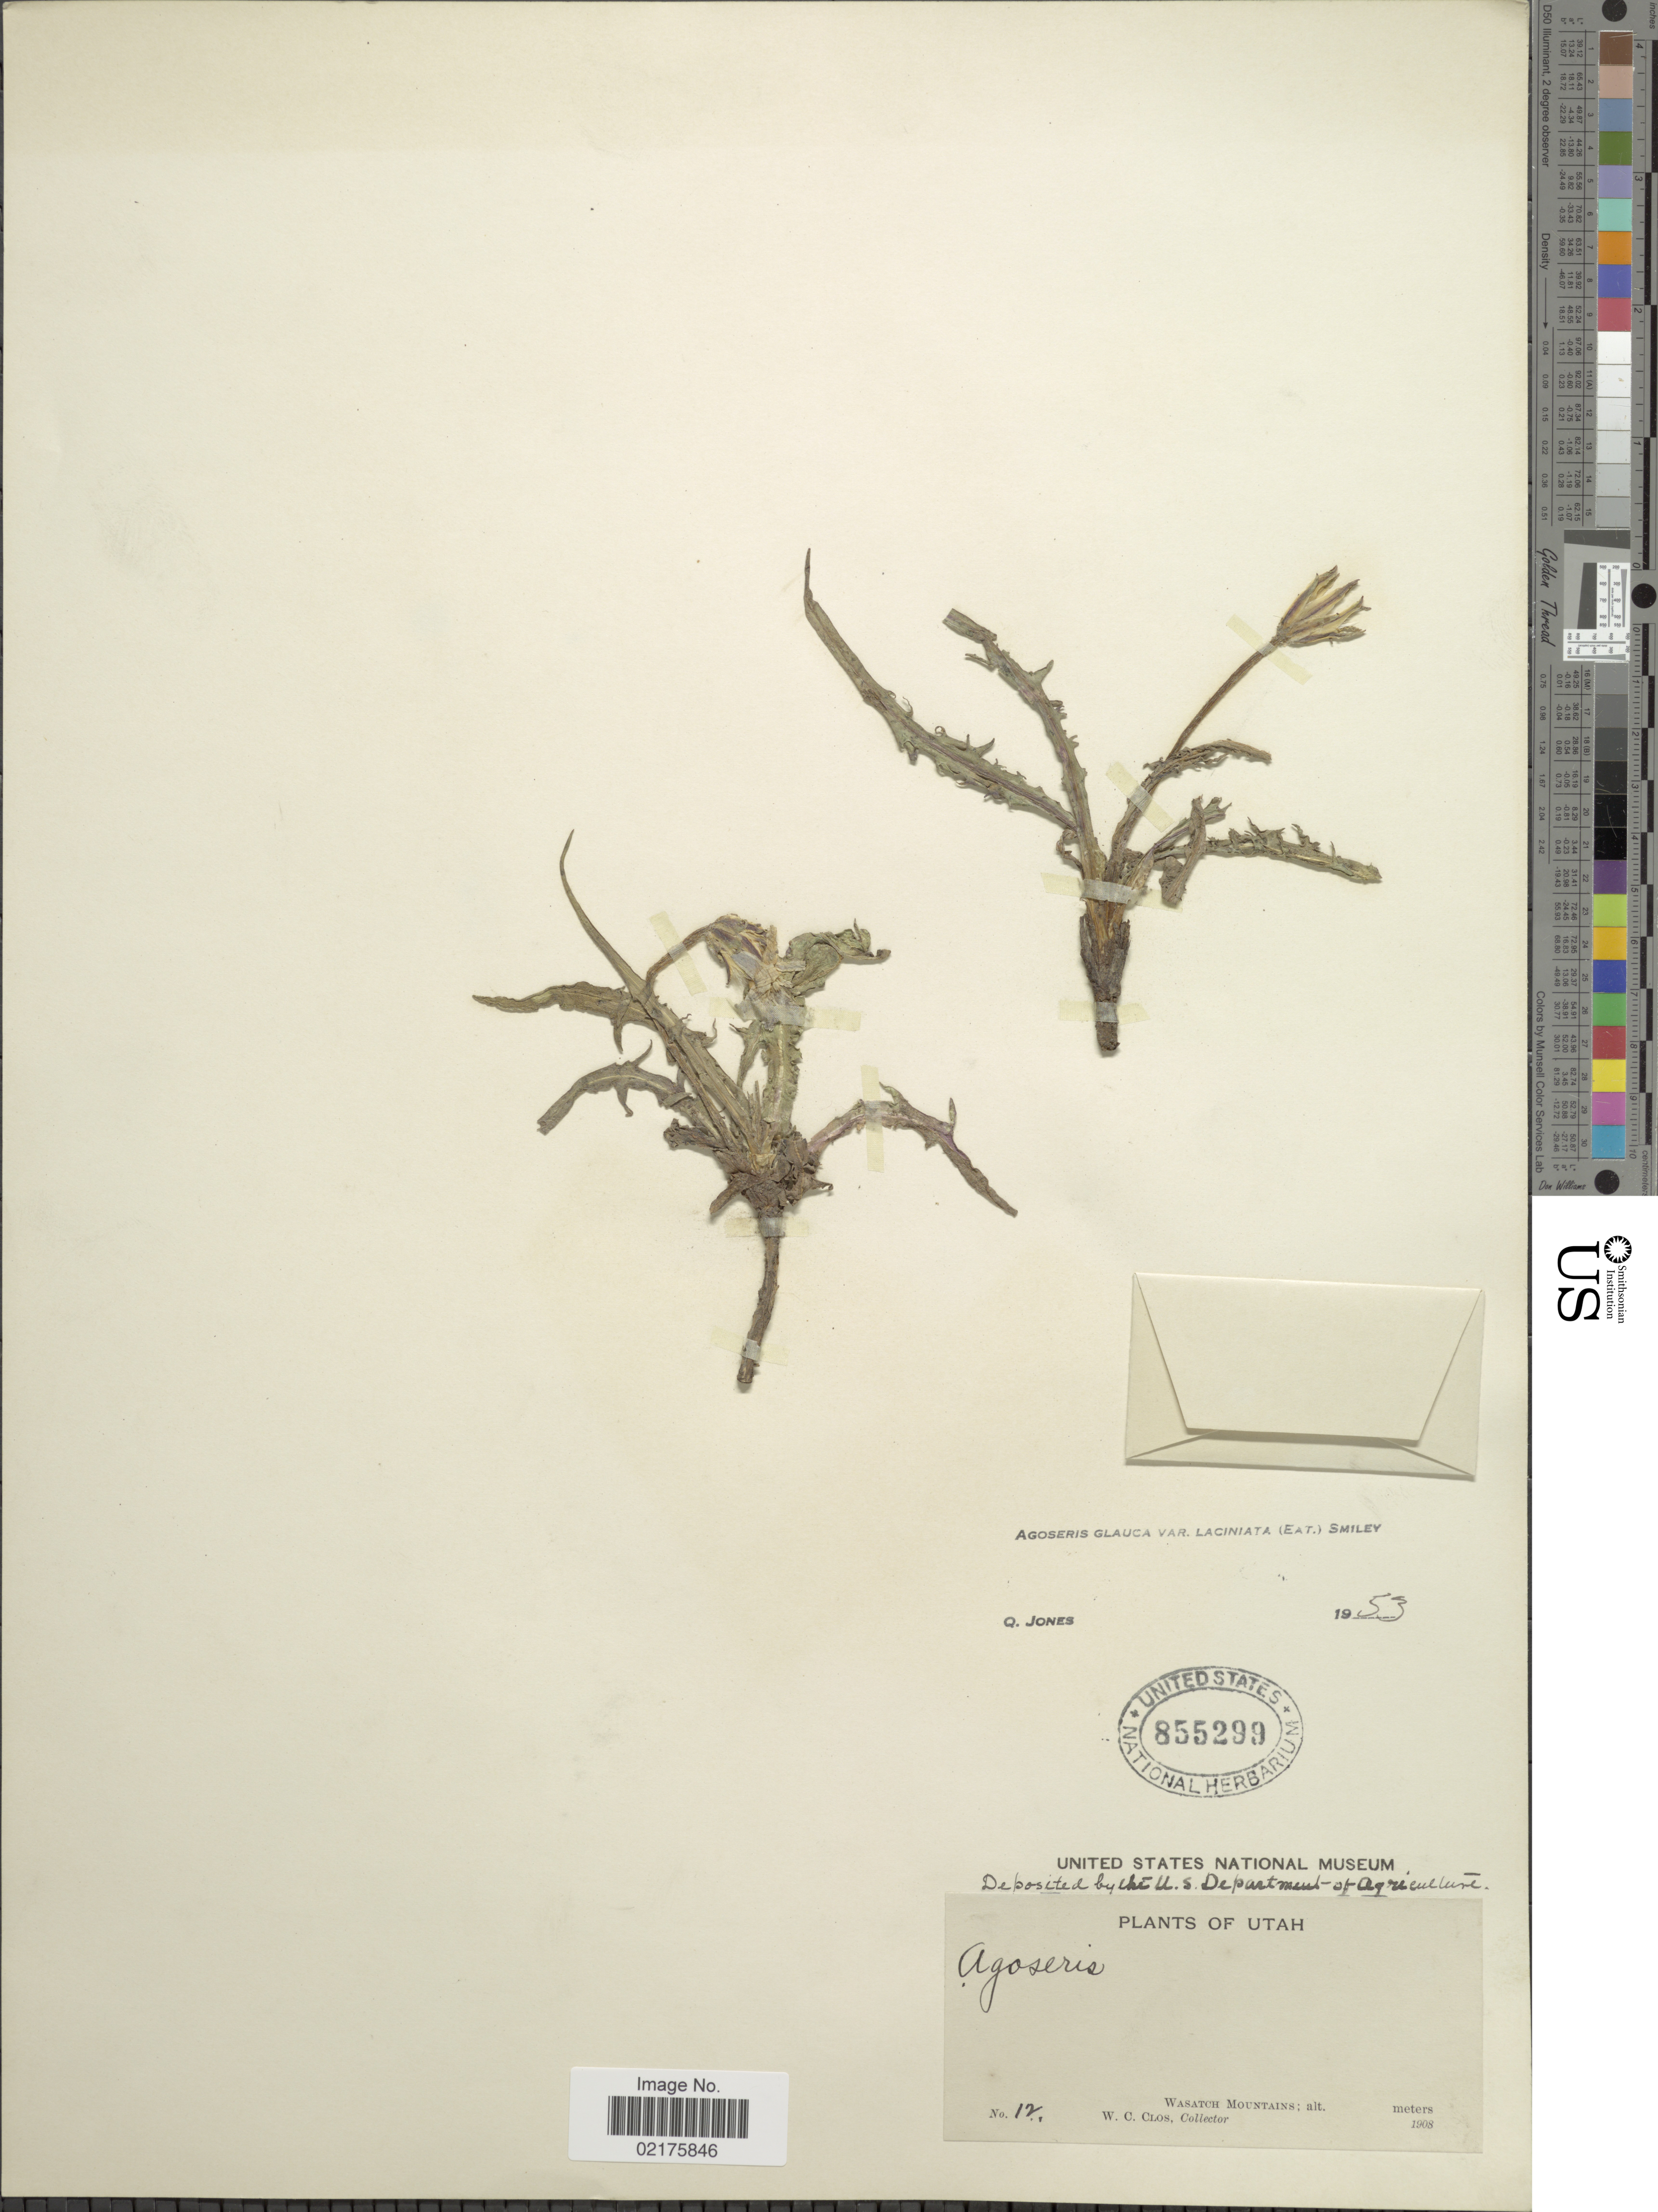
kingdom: Plantae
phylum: Tracheophyta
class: Magnoliopsida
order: Asterales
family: Asteraceae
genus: Agoseris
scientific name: Agoseris parviflora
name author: (Nutt.) D. Dietr.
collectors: W. C. Clos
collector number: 12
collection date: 1908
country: United States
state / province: Utah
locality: Wasatch Mountains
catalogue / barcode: US 855299